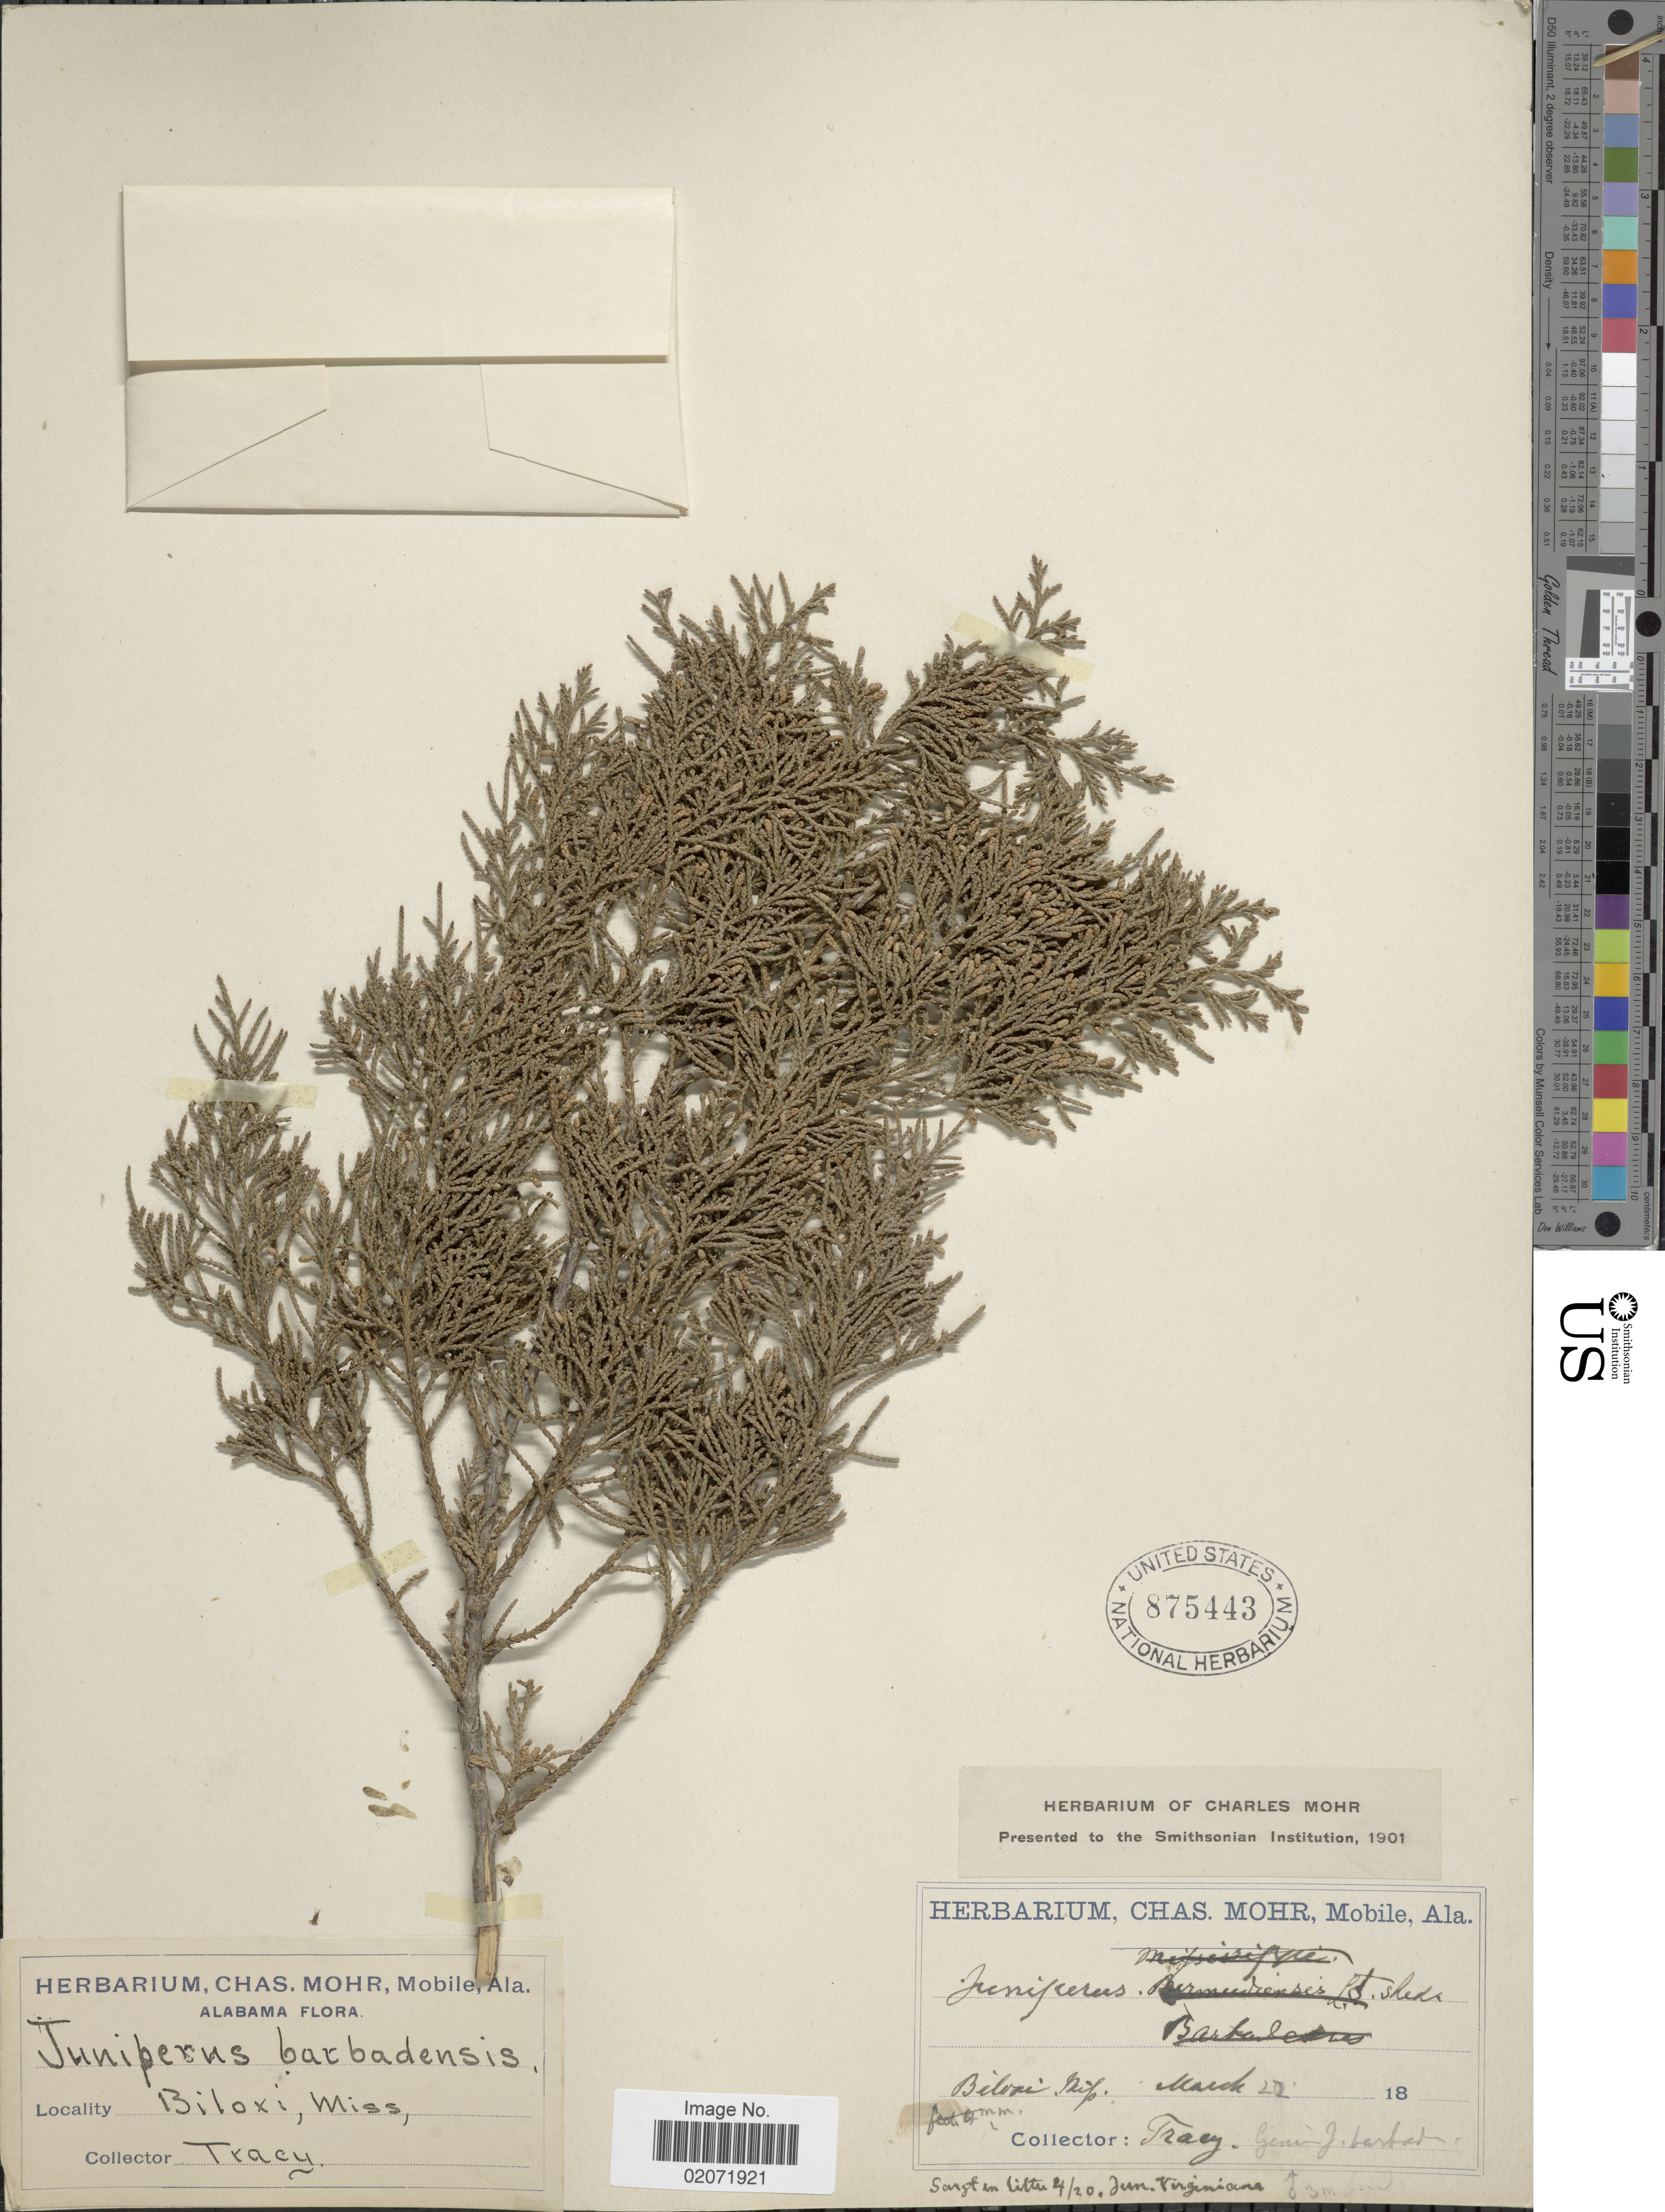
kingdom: Plantae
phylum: Tracheophyta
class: Pinopsida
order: Pinales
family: Cupressaceae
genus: Juniperus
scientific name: Juniperus silicicola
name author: (Small) L.H. Bailey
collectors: -. Tracy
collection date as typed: March 22 18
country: United States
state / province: Mississippi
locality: Biloxi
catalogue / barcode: US 875443